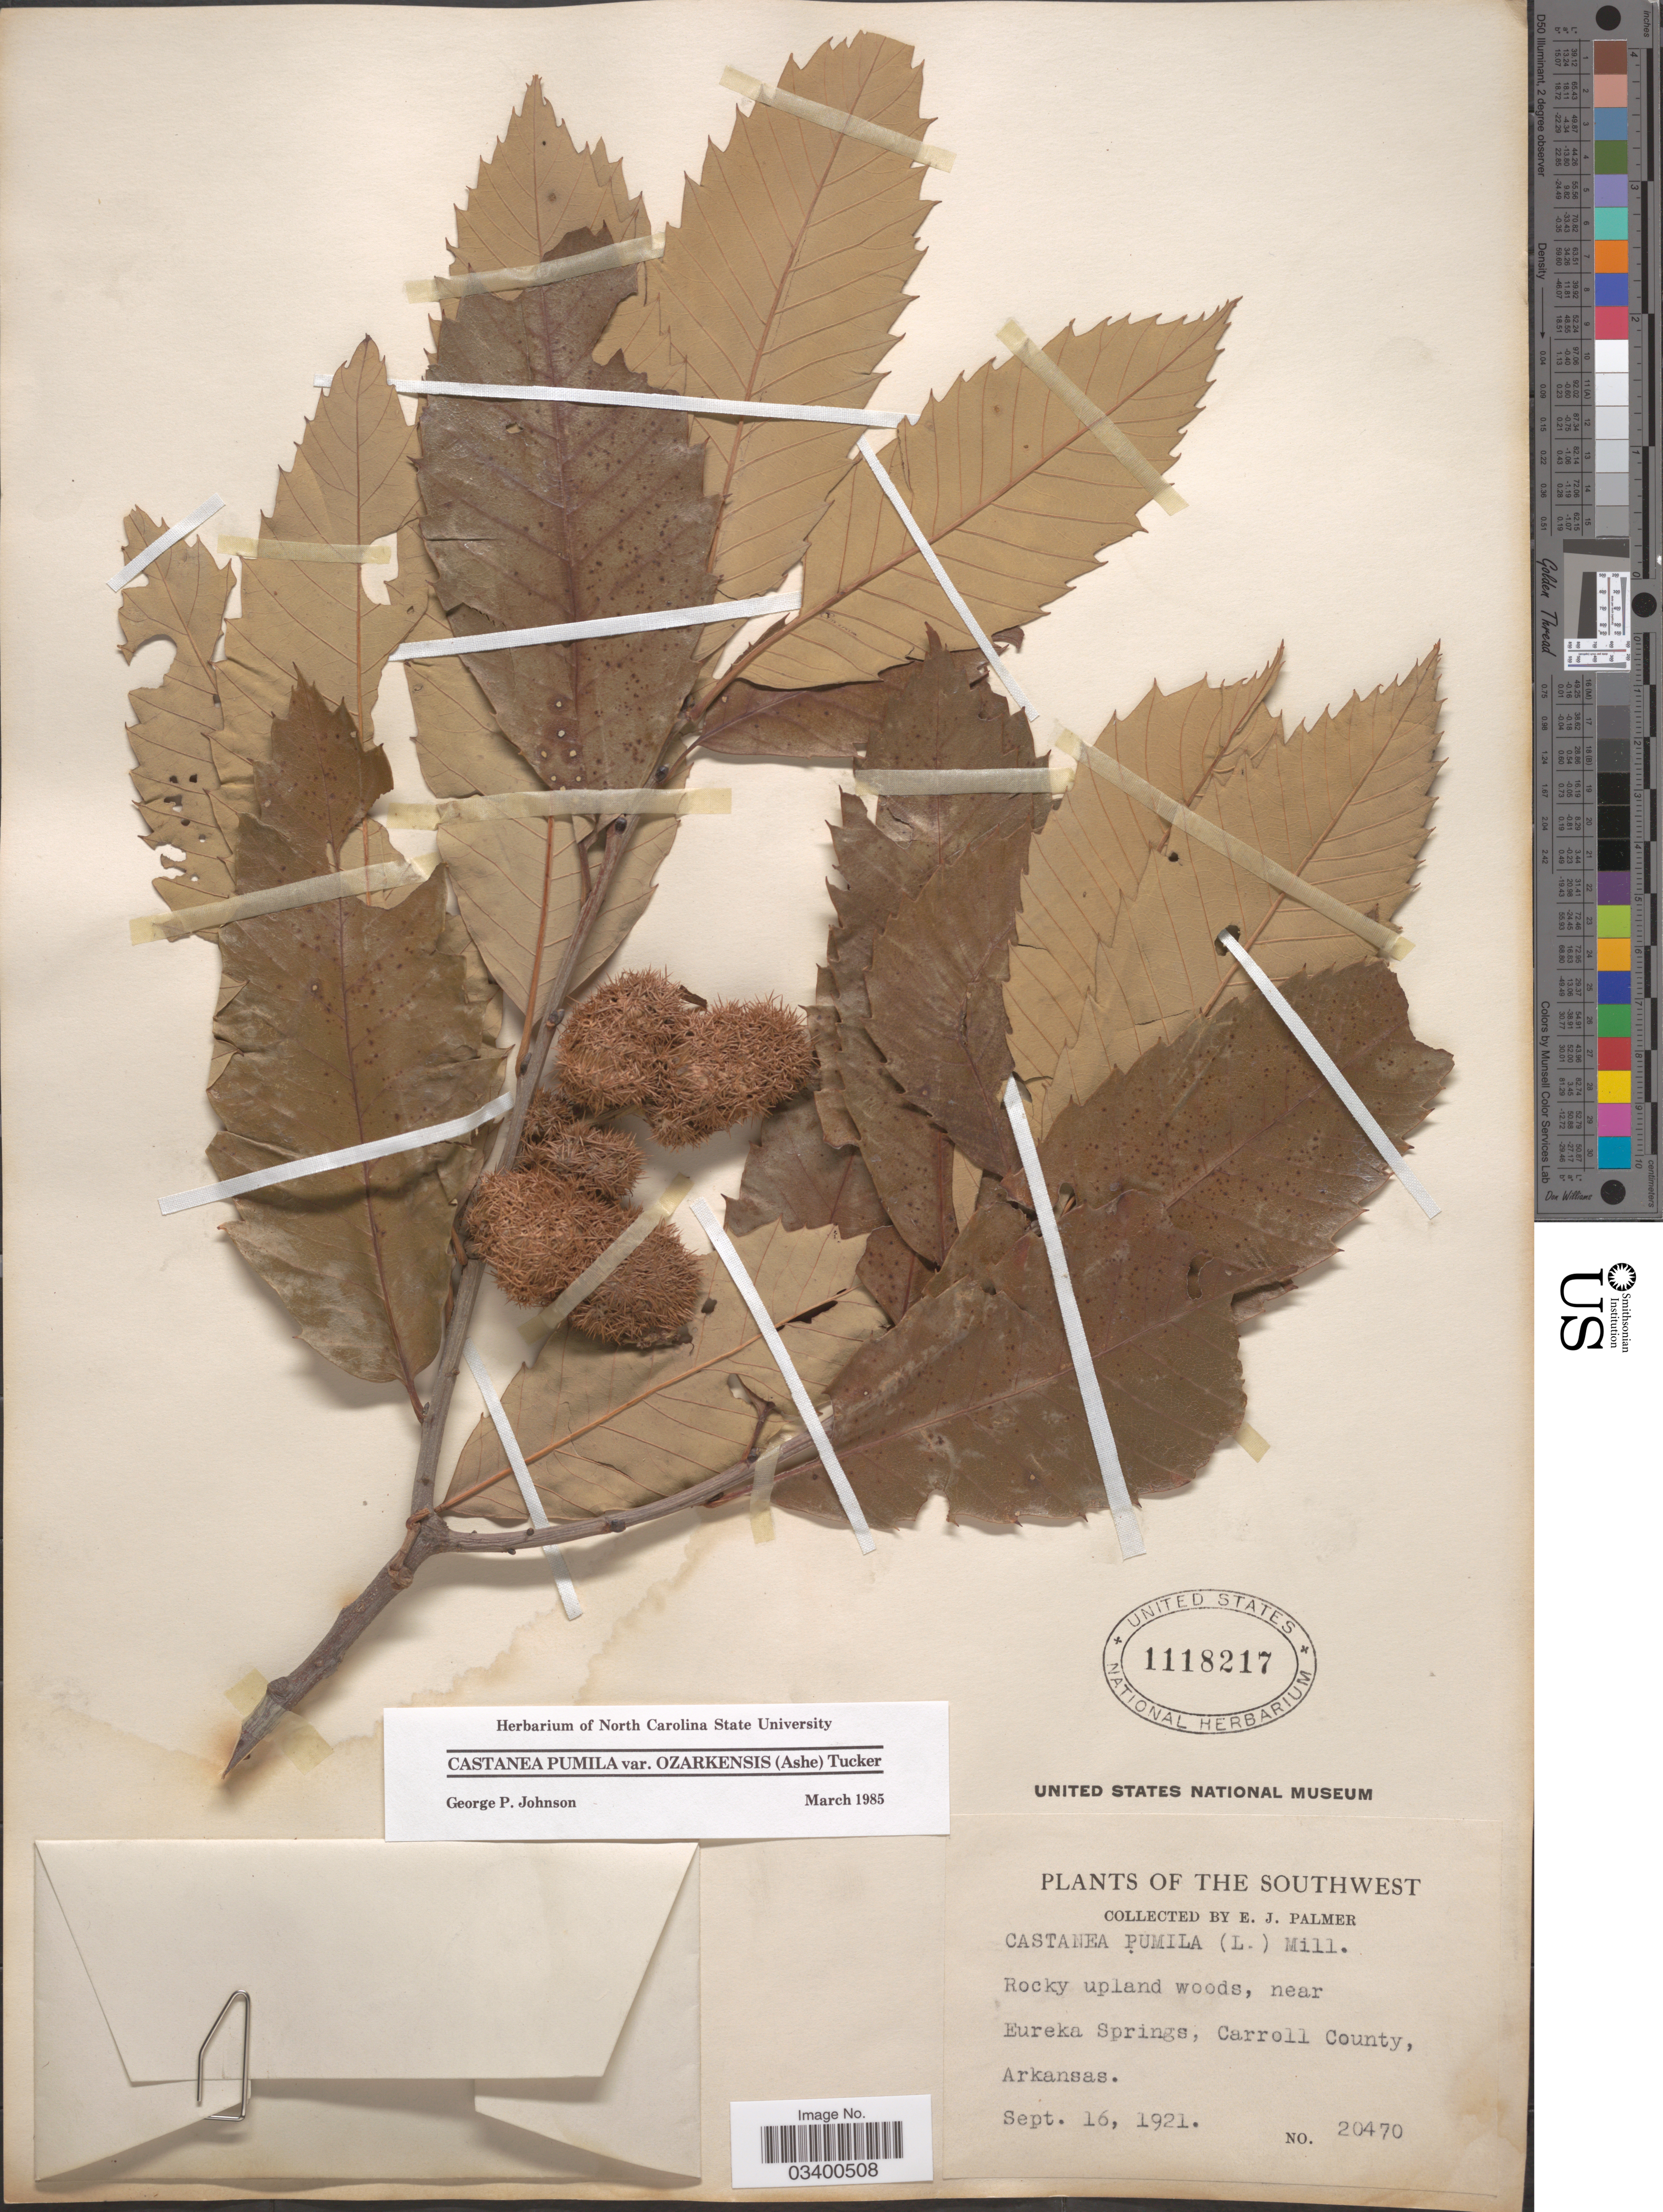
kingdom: Plantae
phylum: Tracheophyta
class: Magnoliopsida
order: Fagales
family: Fagaceae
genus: Castanea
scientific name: Castanea pumila var. ozarkensis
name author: (Ashe) Tucker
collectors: E. J. Palmer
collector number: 20470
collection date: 1921-09-16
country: United States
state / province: Alabama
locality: The Southwest. Near Eureka Springs, Carroll County.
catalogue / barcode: US 1118217